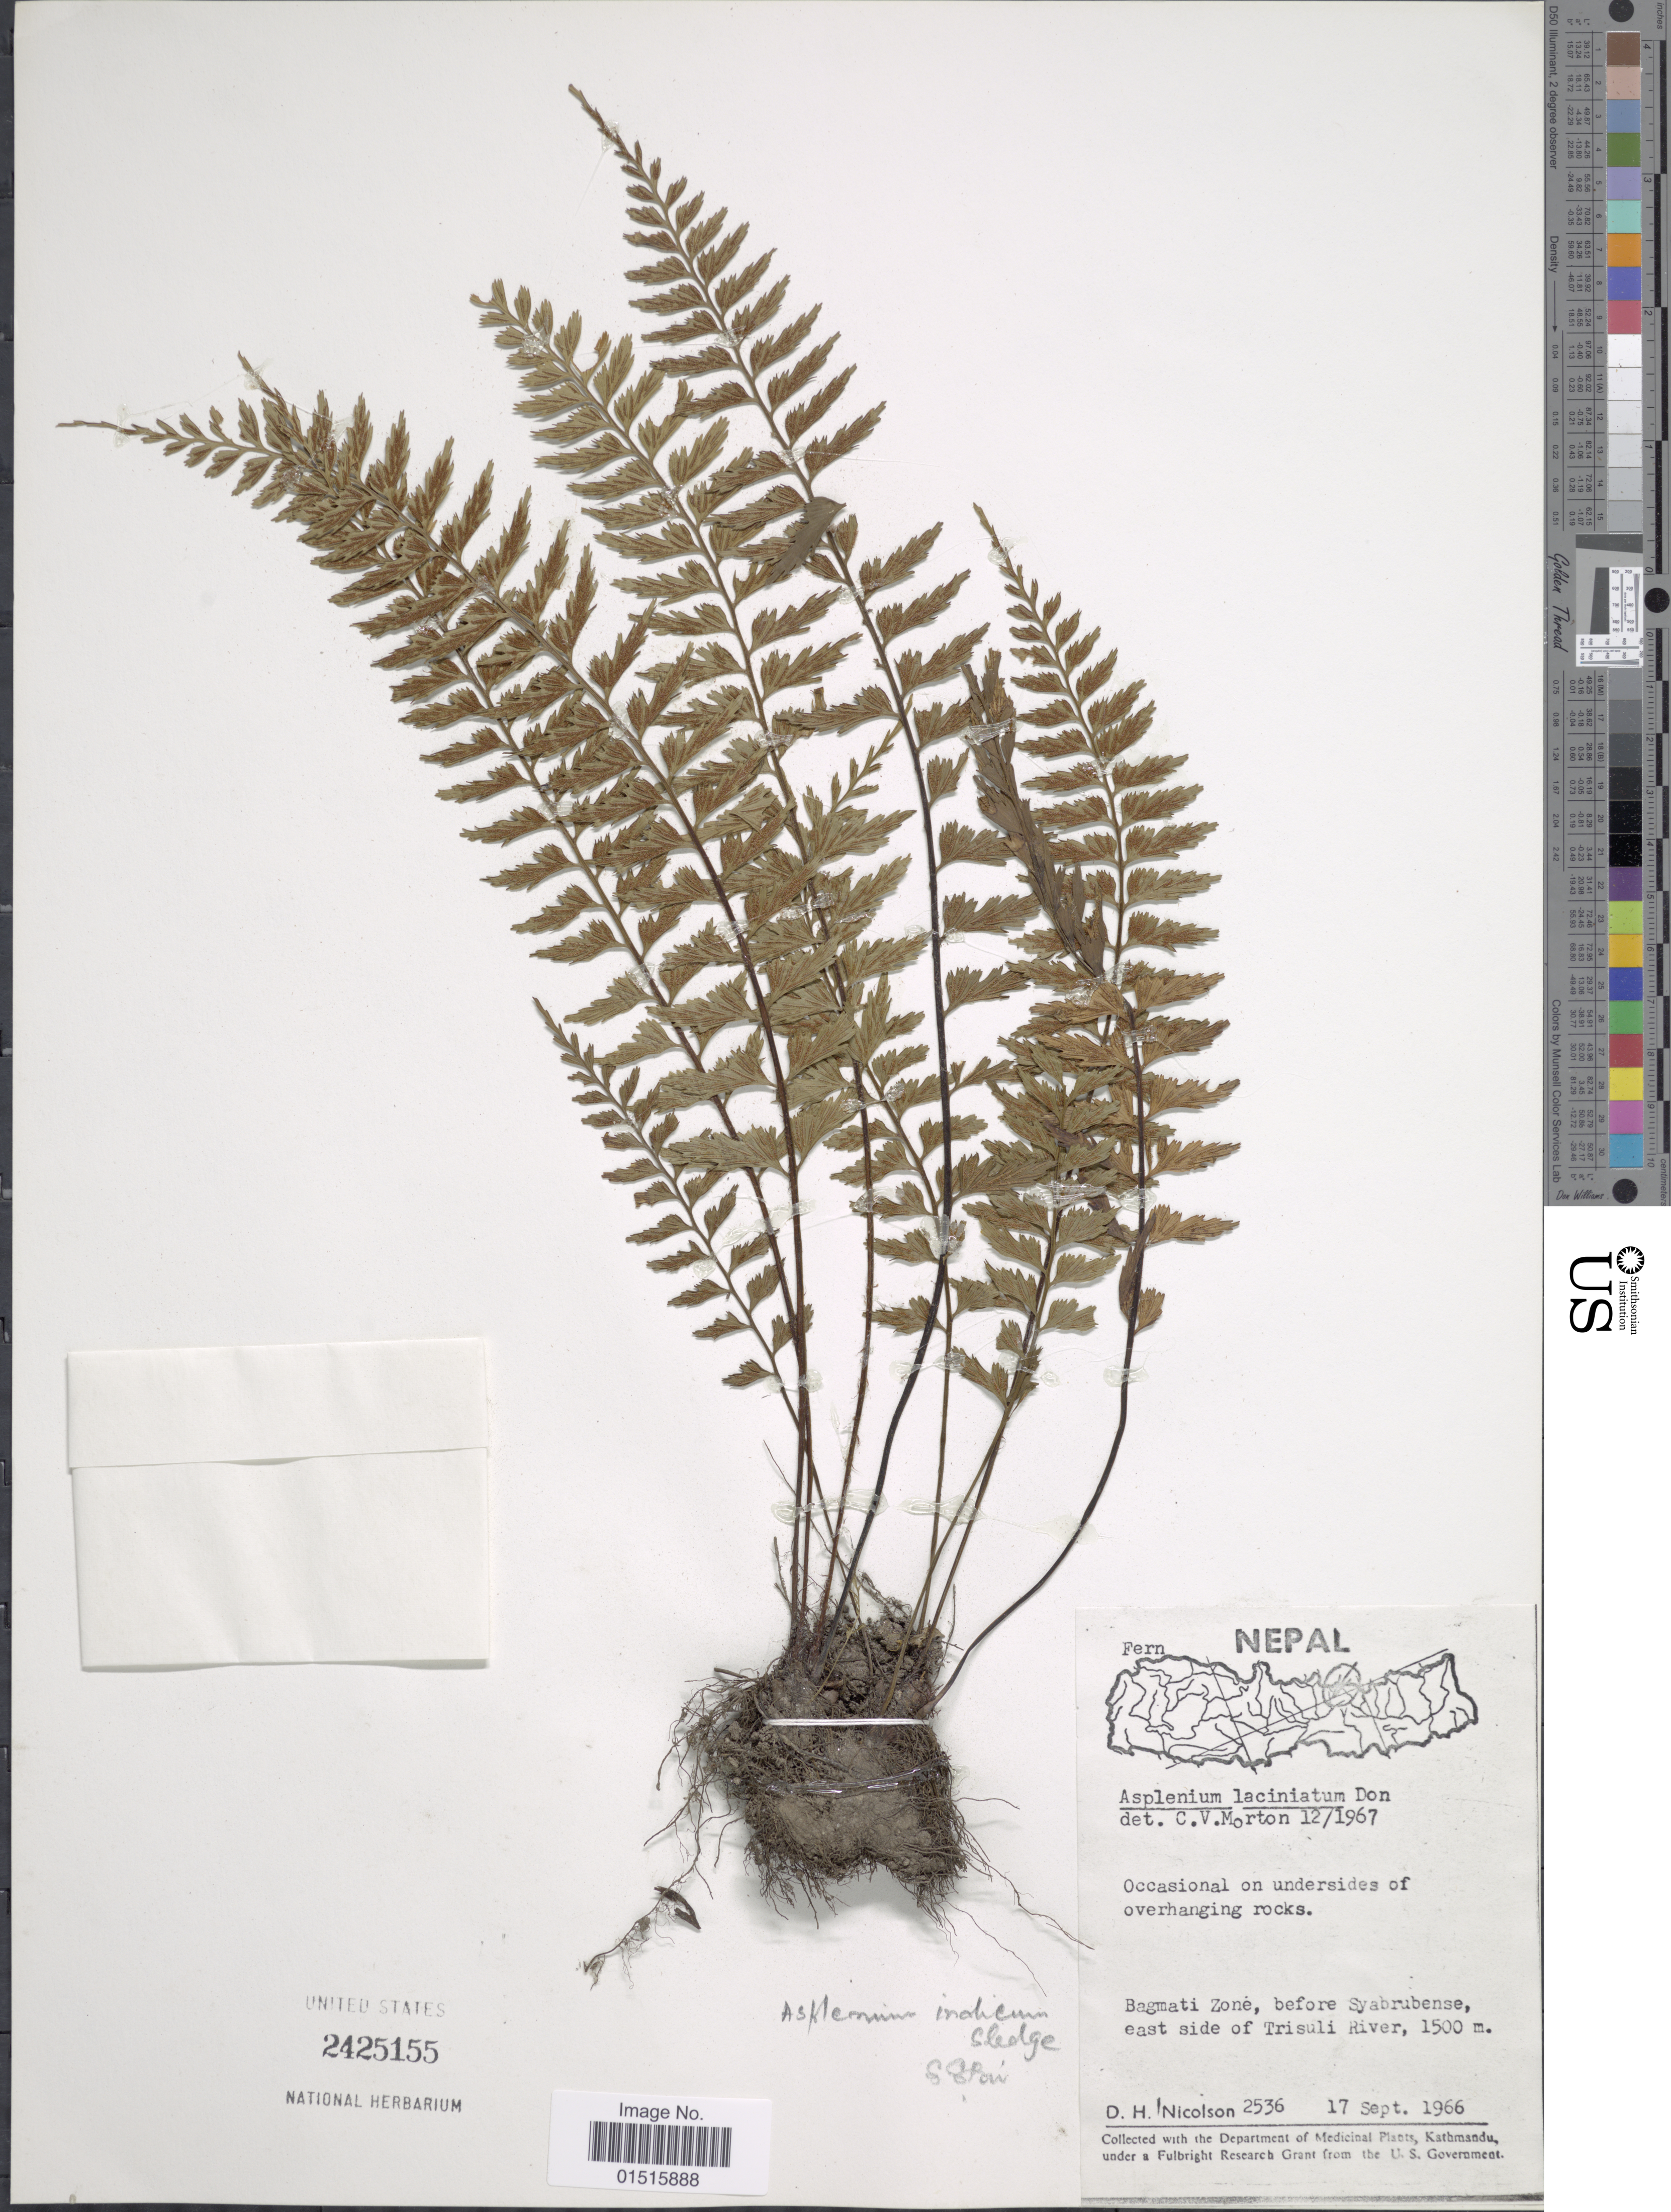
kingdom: Plantae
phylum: Tracheophyta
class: Polypodiopsida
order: Polypodiales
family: Aspleniaceae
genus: Asplenium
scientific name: Asplenium yoshinagae var. planicaule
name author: (Wall. ex Mett.) C.V. Morton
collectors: D. H. Nicolson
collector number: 2536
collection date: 1966-09-17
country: Nepal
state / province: Bagmati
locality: Bagmati Zone, before Syabrubense, east side of Trisuli River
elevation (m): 1500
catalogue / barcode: US 2425155